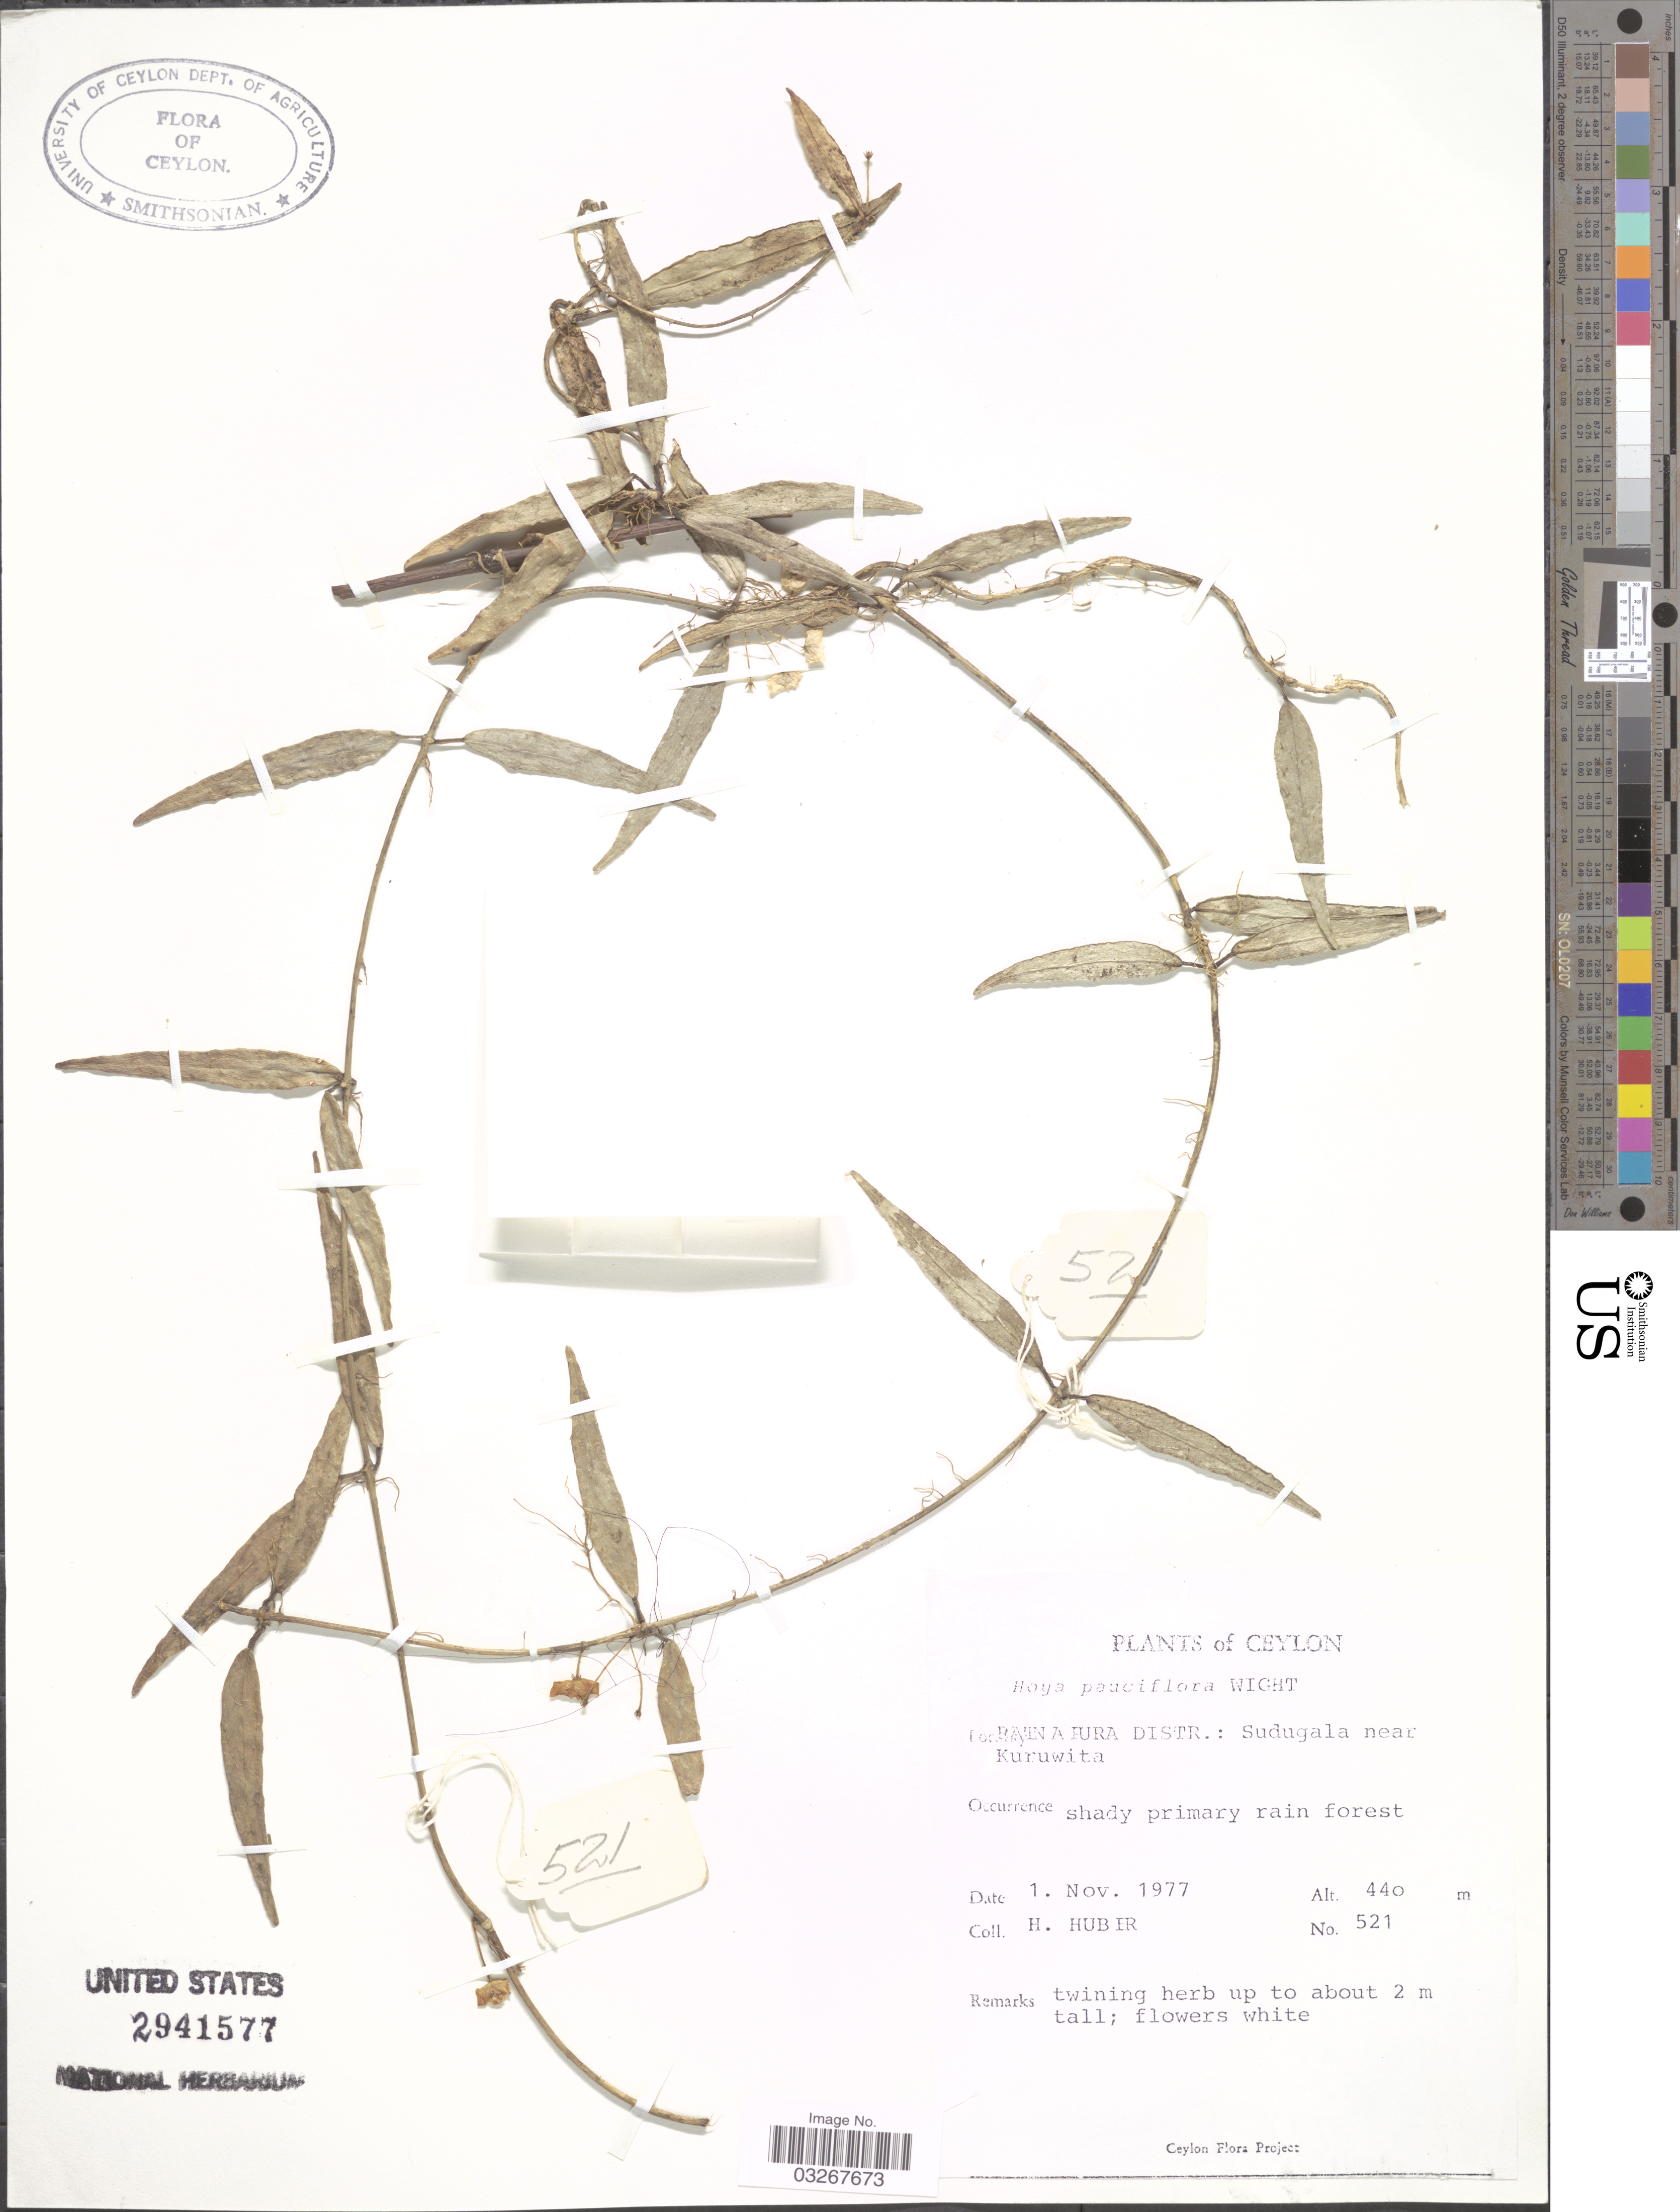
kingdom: Plantae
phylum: Tracheophyta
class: Magnoliopsida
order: Gentianales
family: Apocynaceae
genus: Hoya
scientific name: Hoya pauciflora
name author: Wight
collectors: H. Huber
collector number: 521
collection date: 1977-11-01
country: Sri Lanka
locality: Ceylon, [illegible text]ura Distr.: Sudugala near Kuruwita.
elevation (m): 440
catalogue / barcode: US 2941577